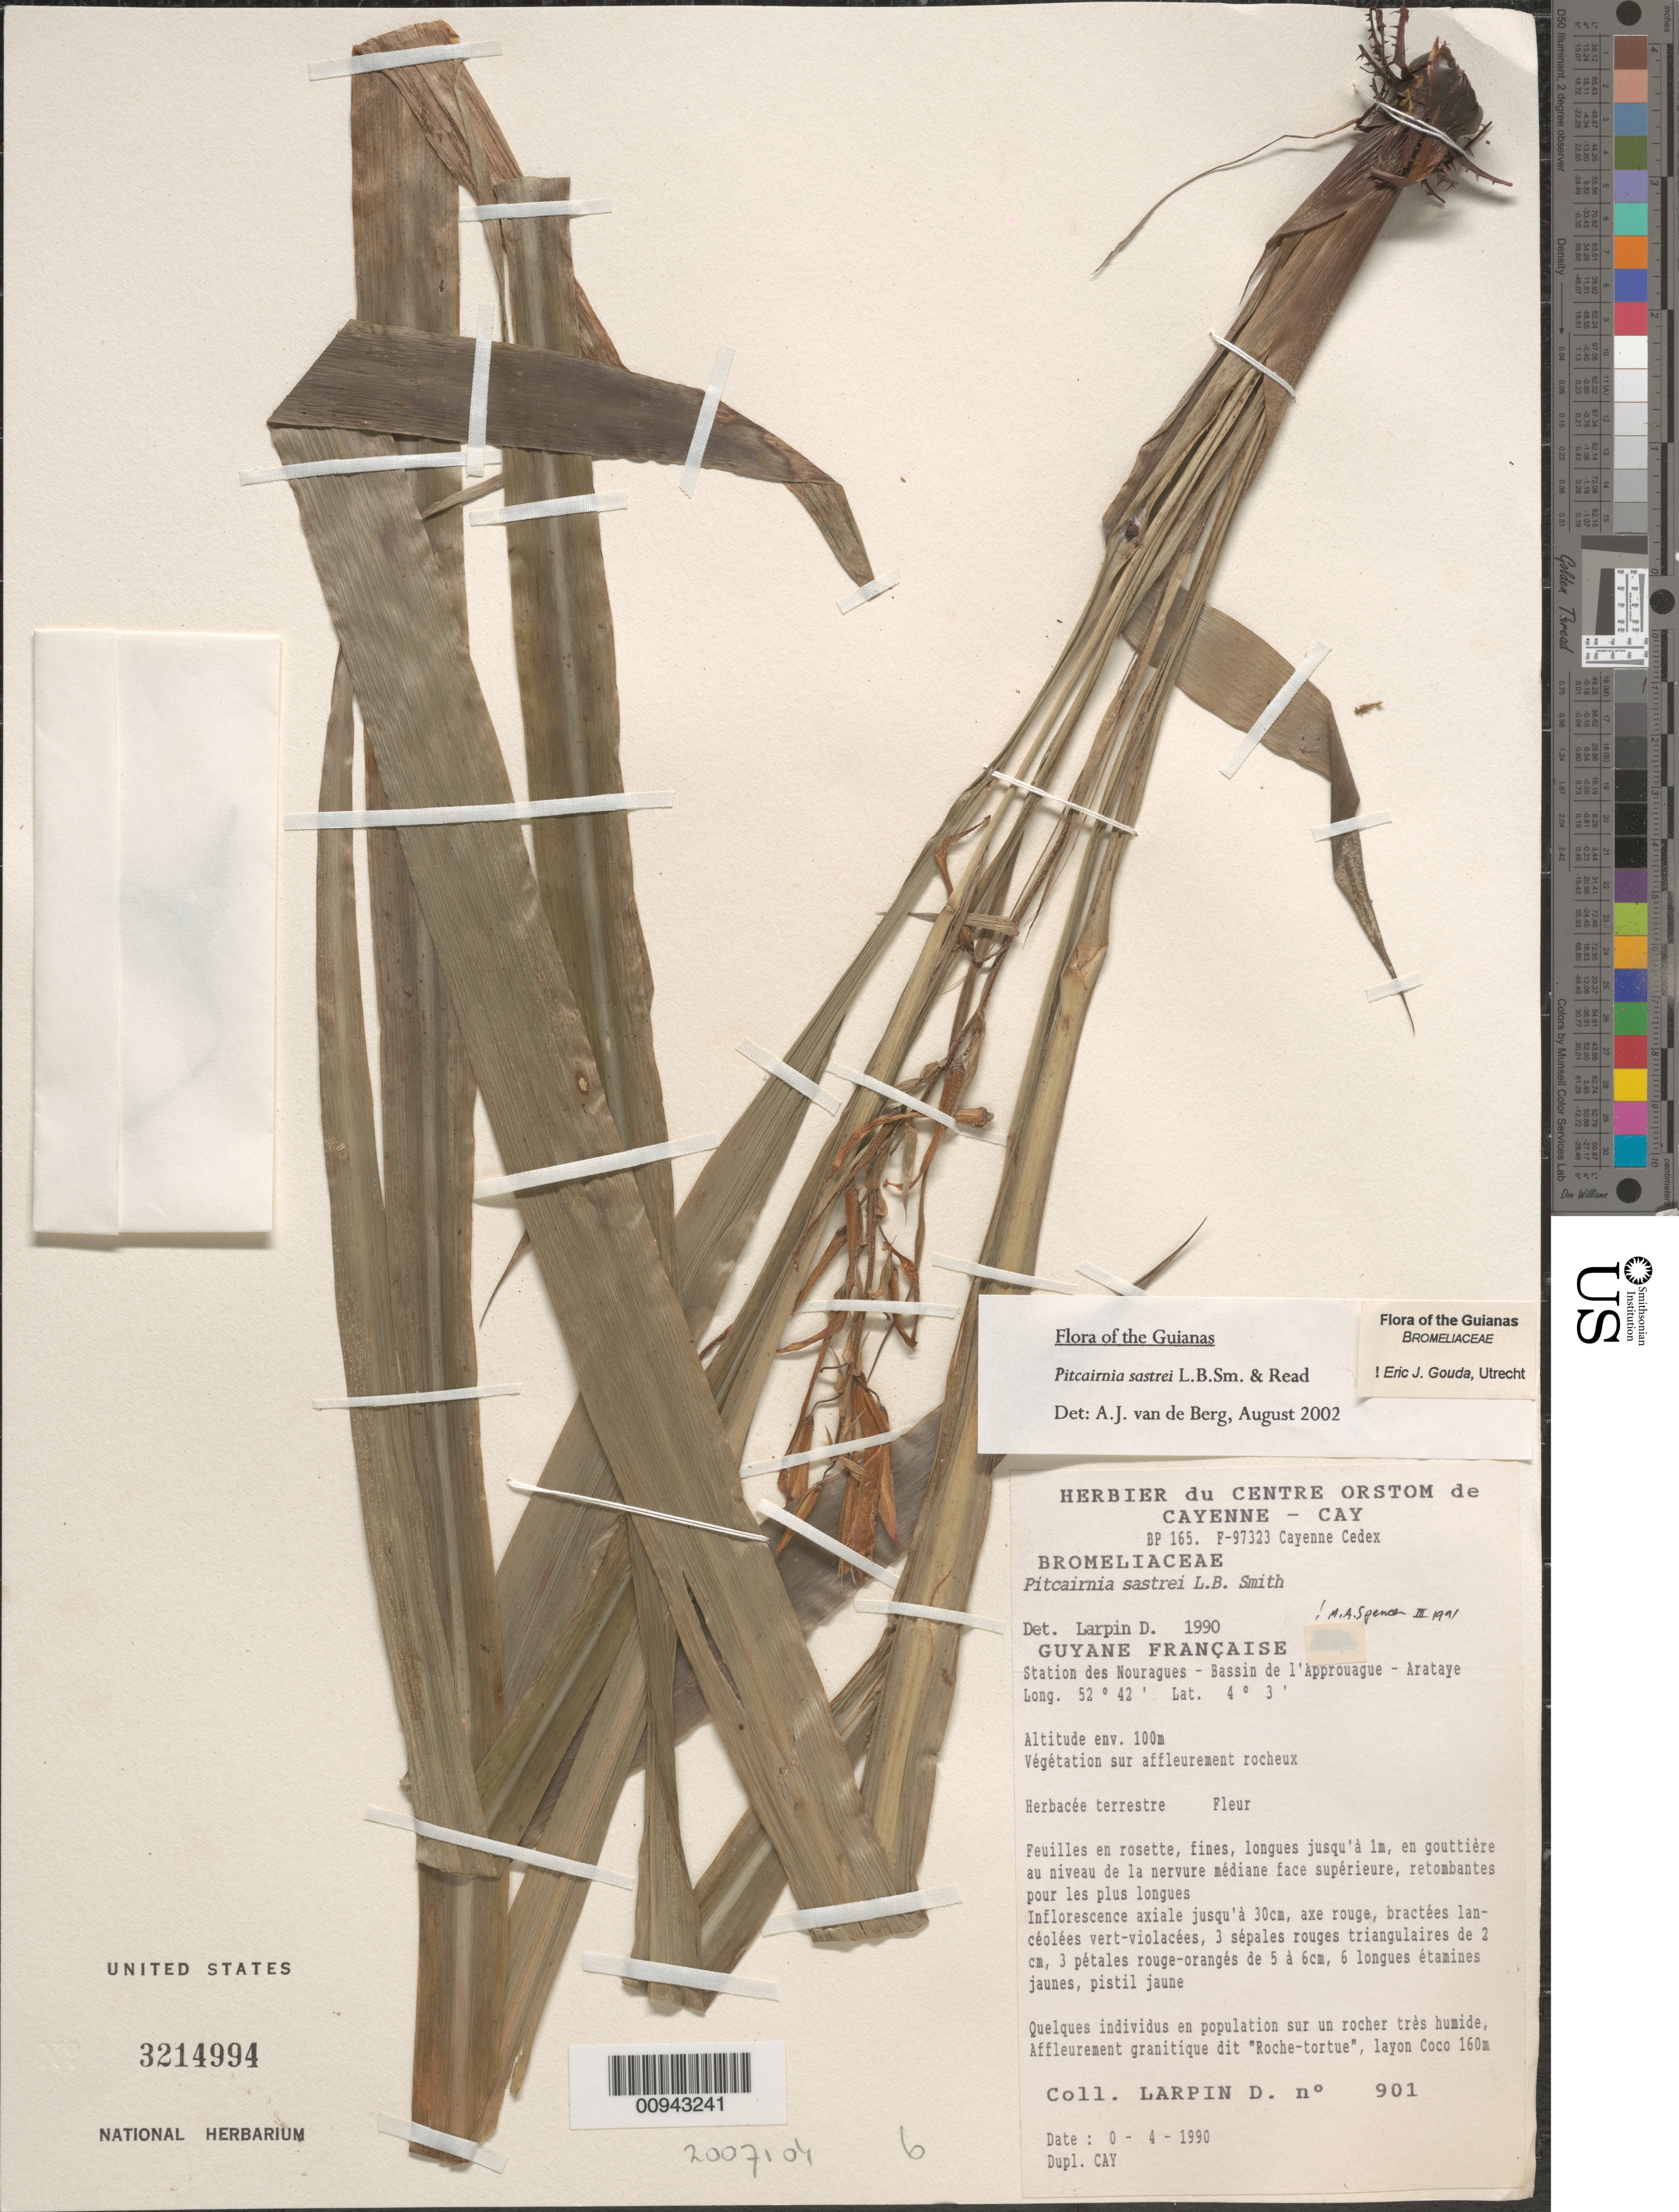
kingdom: Plantae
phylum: Tracheophyta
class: Liliopsida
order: Poales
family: Bromeliaceae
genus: Pitcairnia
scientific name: Pitcairnia sastrei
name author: L.B. Sm. & Read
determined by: van den Berg, --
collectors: D. Larpin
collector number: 901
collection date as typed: Apr-90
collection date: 1990-04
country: French Guiana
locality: Station des Nouragues, Bassin de l'Approuague, Arataye; "Roche-Tortue", layon Coco 140 m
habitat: Vegetation sur affleurement rocheux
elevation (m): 100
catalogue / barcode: US 3214994